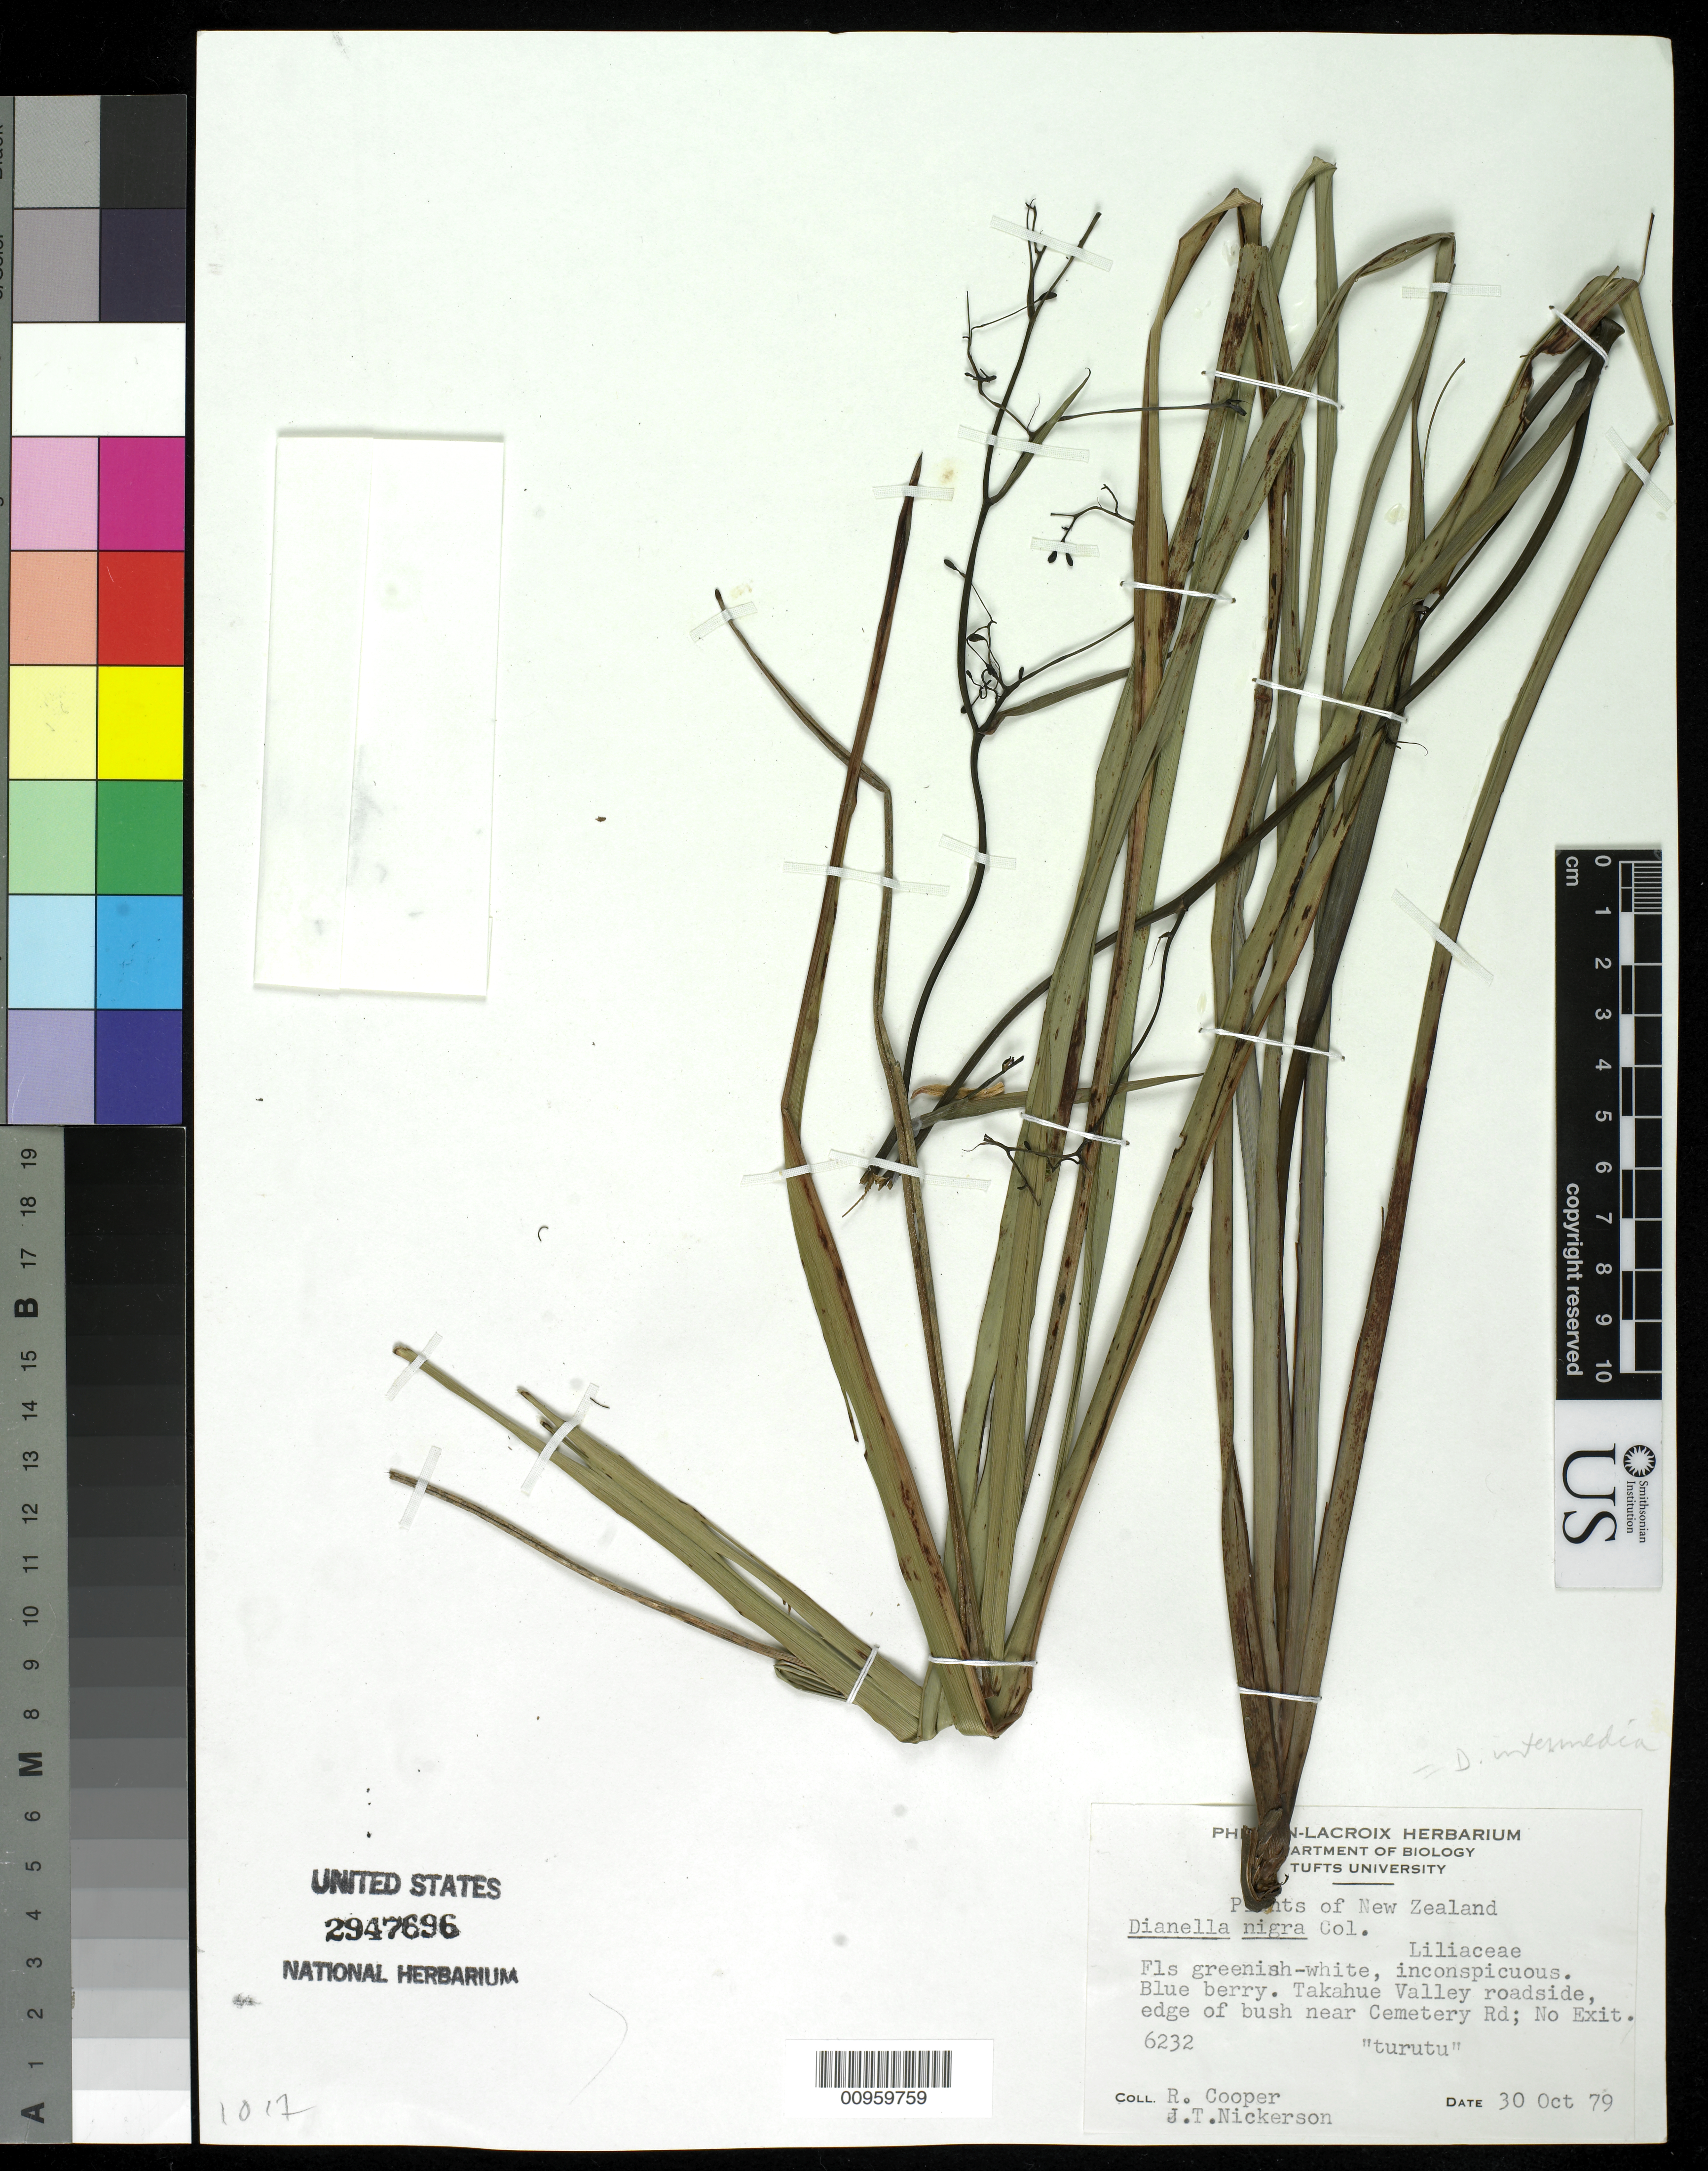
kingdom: Plantae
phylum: Tracheophyta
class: Liliopsida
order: Asparagales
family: Asphodelaceae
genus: Dianella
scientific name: Dianella intermedia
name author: Endl.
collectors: R. Cooper & J. Nickerson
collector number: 6232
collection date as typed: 30 Oct 1979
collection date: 1979-10-30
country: New Zealand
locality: Takahue Valley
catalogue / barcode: US 2947696